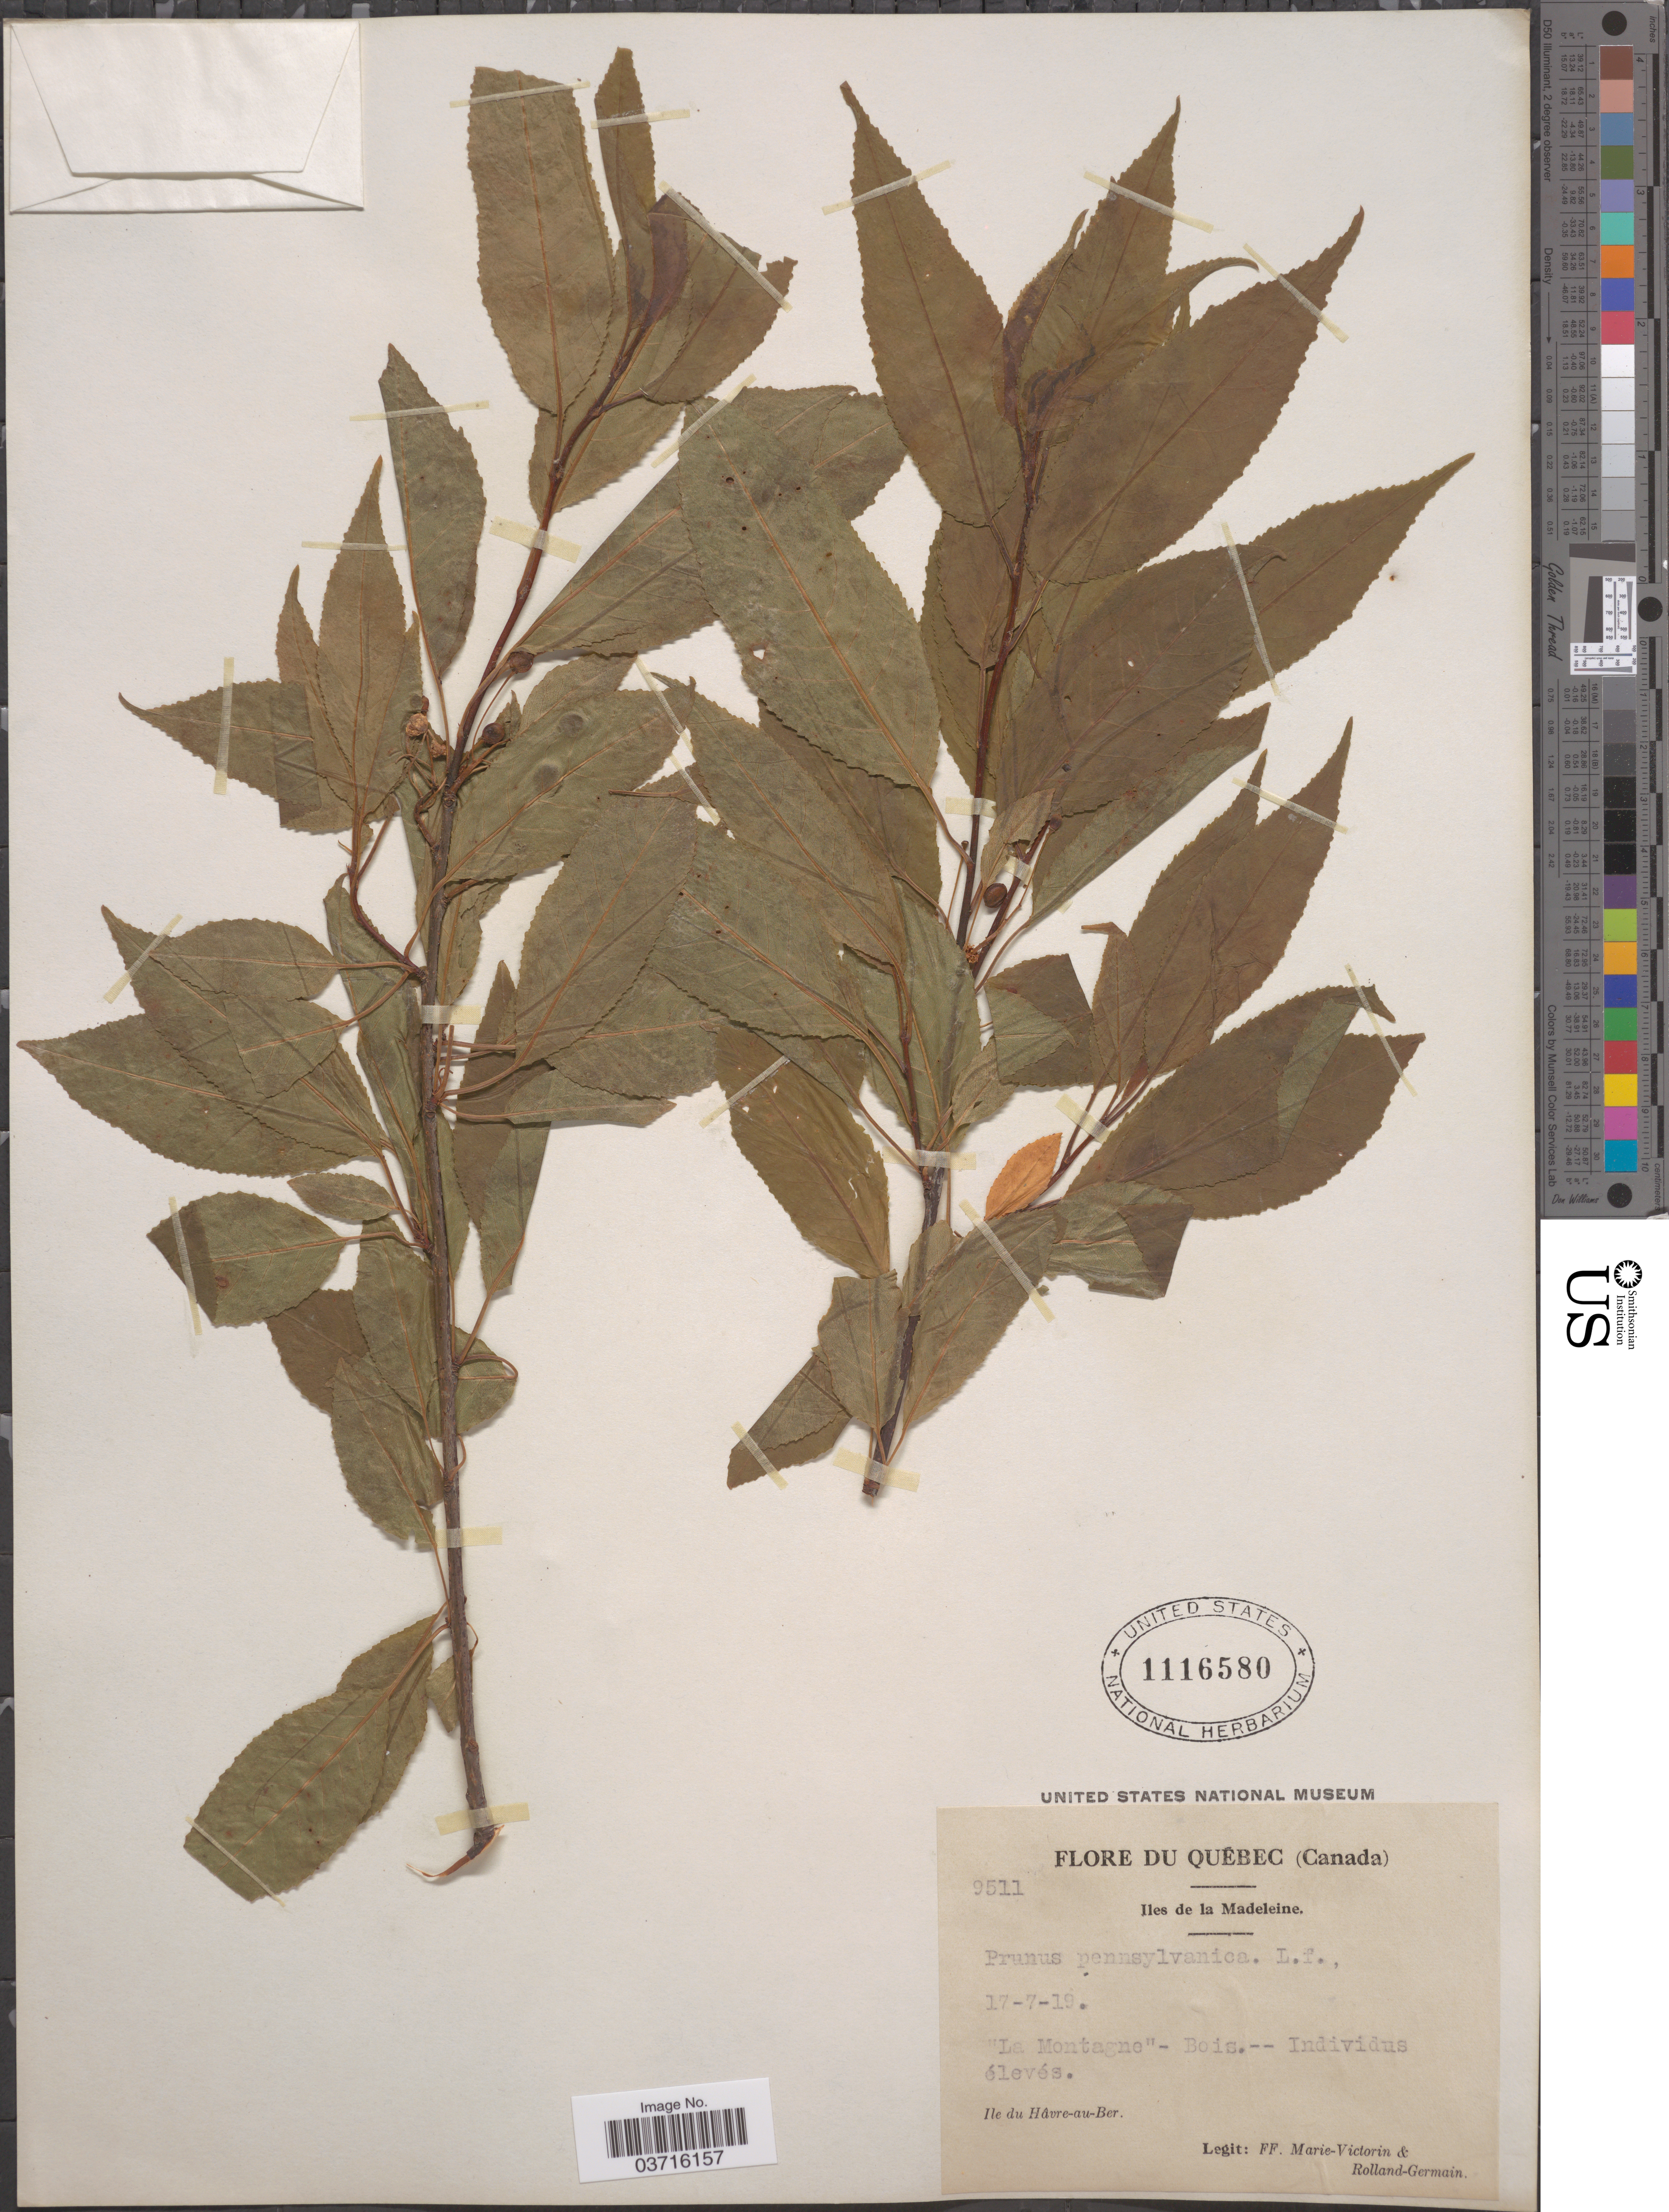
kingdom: Plantae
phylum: Tracheophyta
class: Magnoliopsida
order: Rosales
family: Rosaceae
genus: Prunus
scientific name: Prunus pensylvanica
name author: L. f.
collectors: F. Marie-Victorin & Rolland-Germain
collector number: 9511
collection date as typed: Transcribed d/m/y: 17/7/19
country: Canada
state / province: Quebec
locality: Iles de la Madeleine. "La Montagne". Ile du Hâvre-au-Ber.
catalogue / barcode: US 1116580